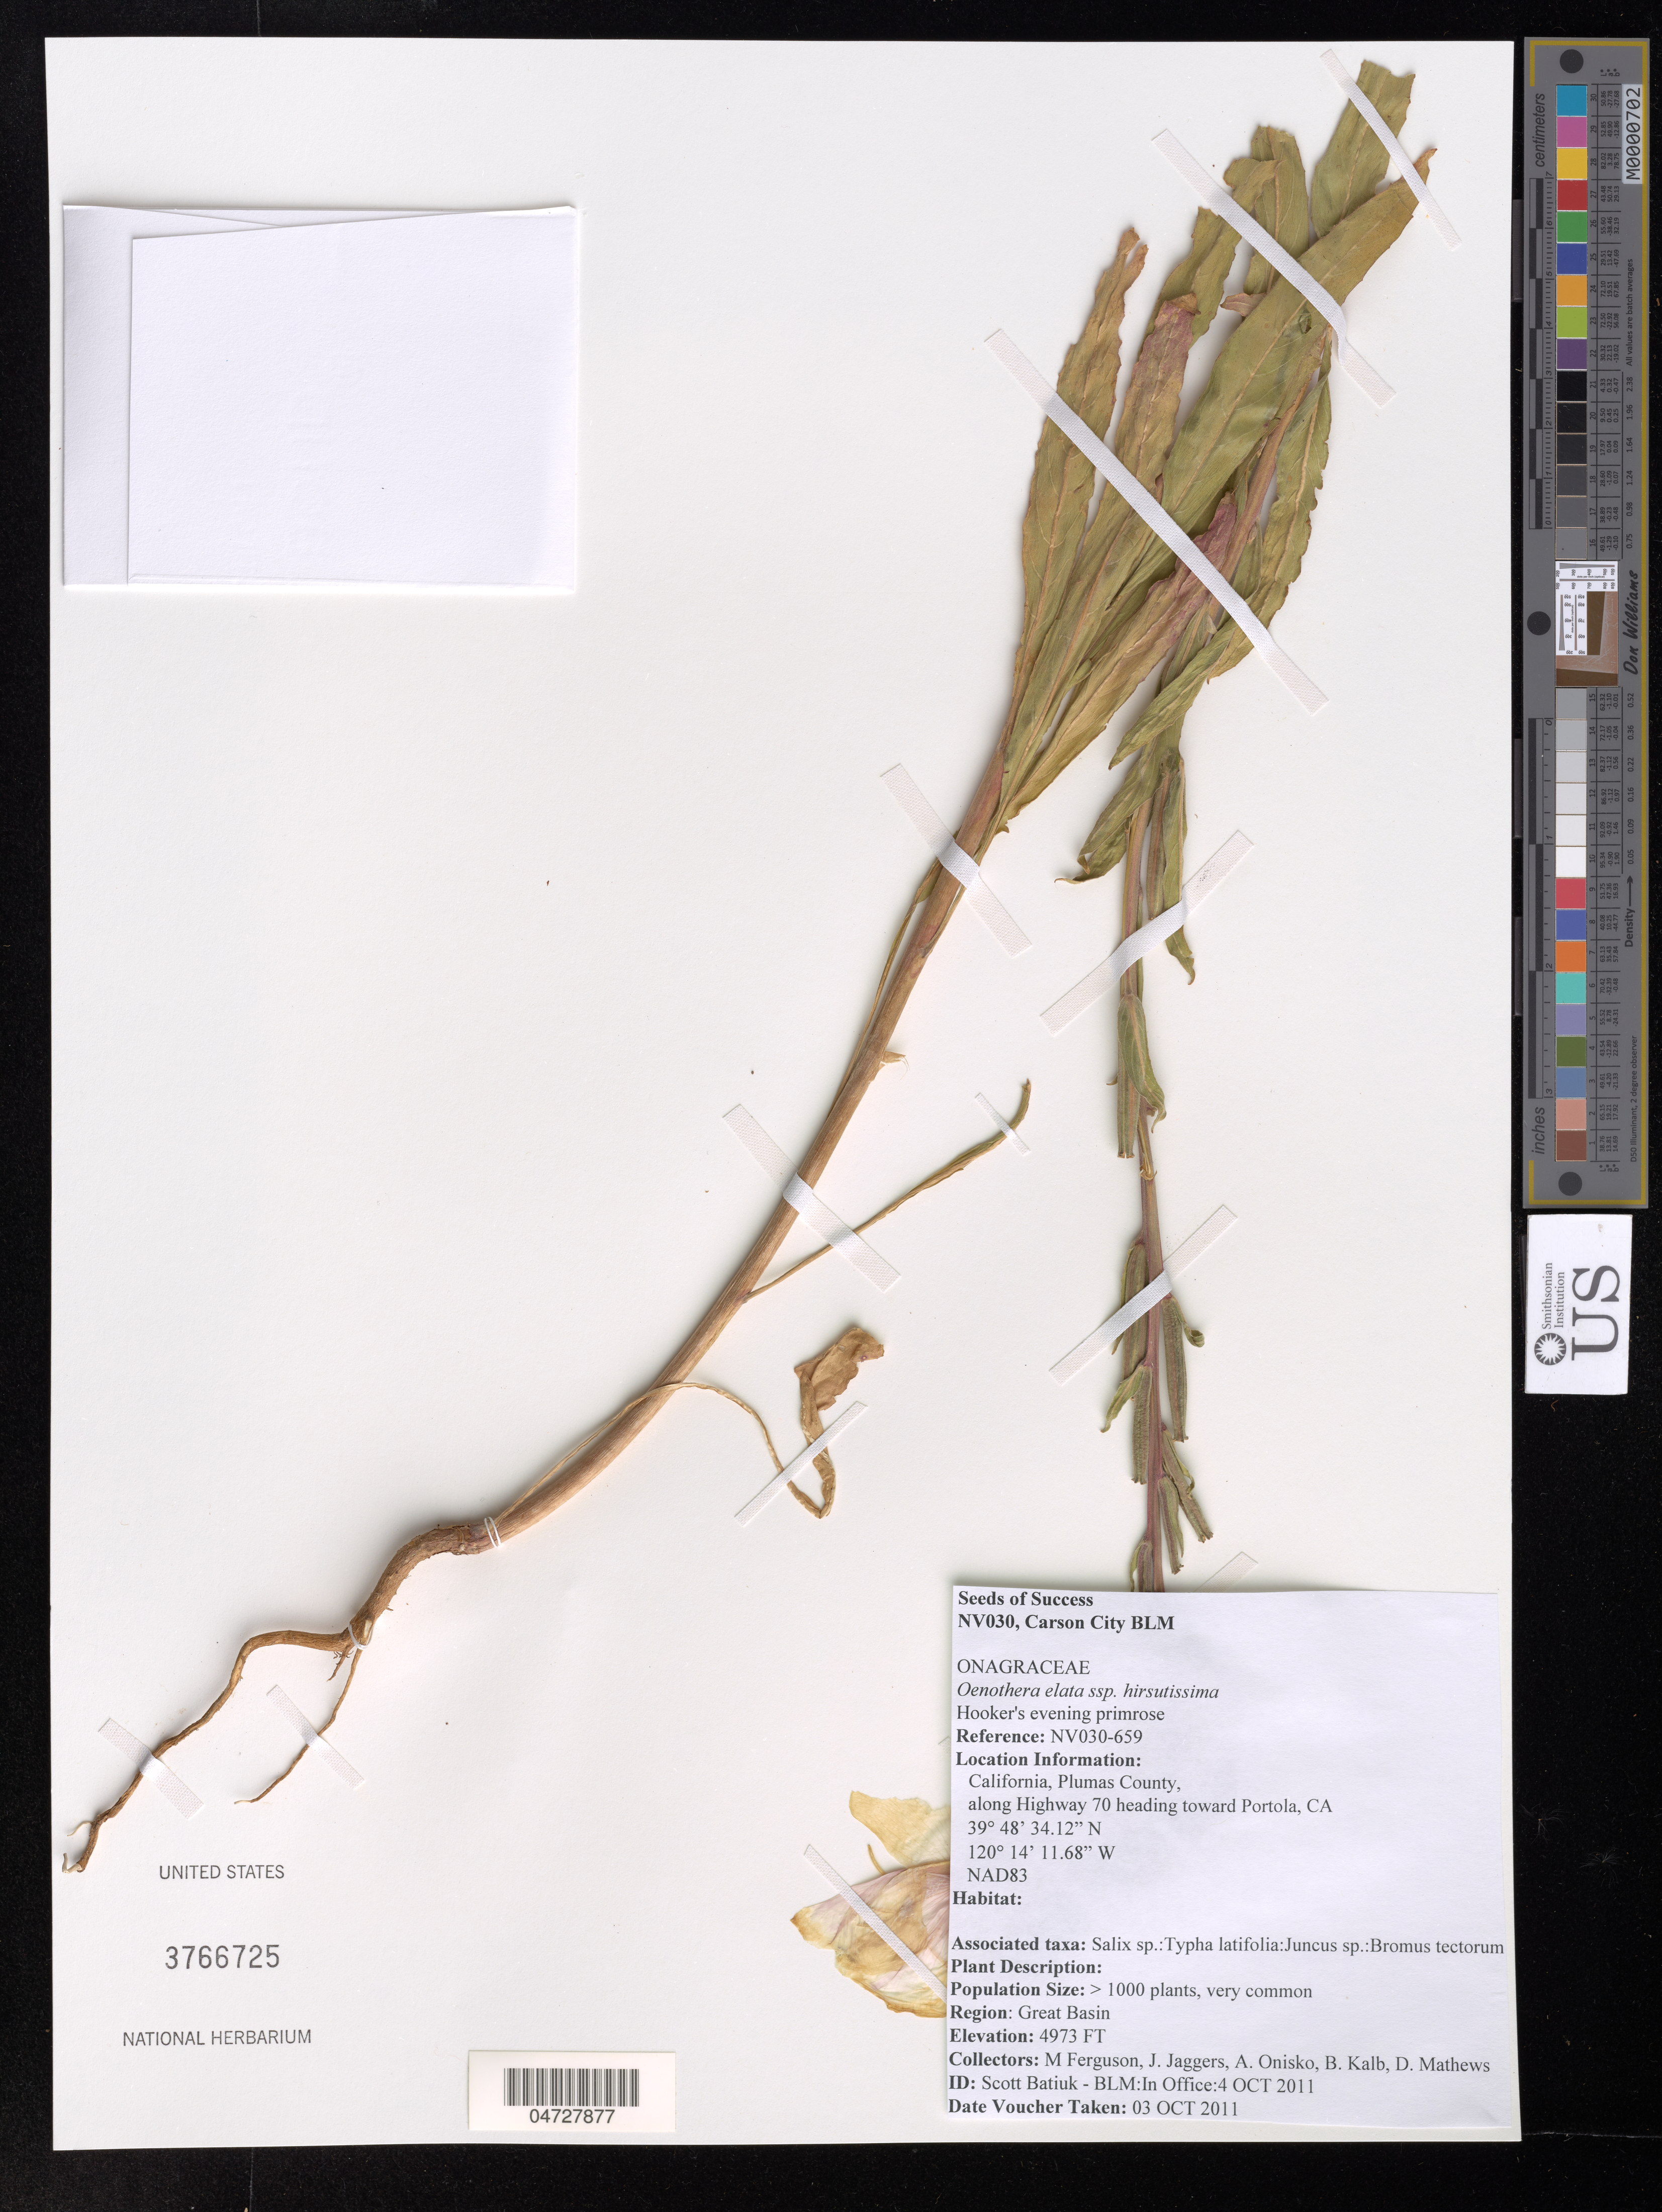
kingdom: Plantae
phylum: Tracheophyta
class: Magnoliopsida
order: Myrtales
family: Onagraceae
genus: Oenothera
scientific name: Oenothera elata subsp. hirsutissima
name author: (A. Gray ex S. Watson) W. Dietr.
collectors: M. Ferguson, J. Jaggers, A. Onisko & B. Kalb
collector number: NV030-659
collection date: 2011-10-04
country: United States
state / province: California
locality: Plumas County, Along Highway 70 heading toward Portola, CA.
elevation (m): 1516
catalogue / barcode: US 3766725